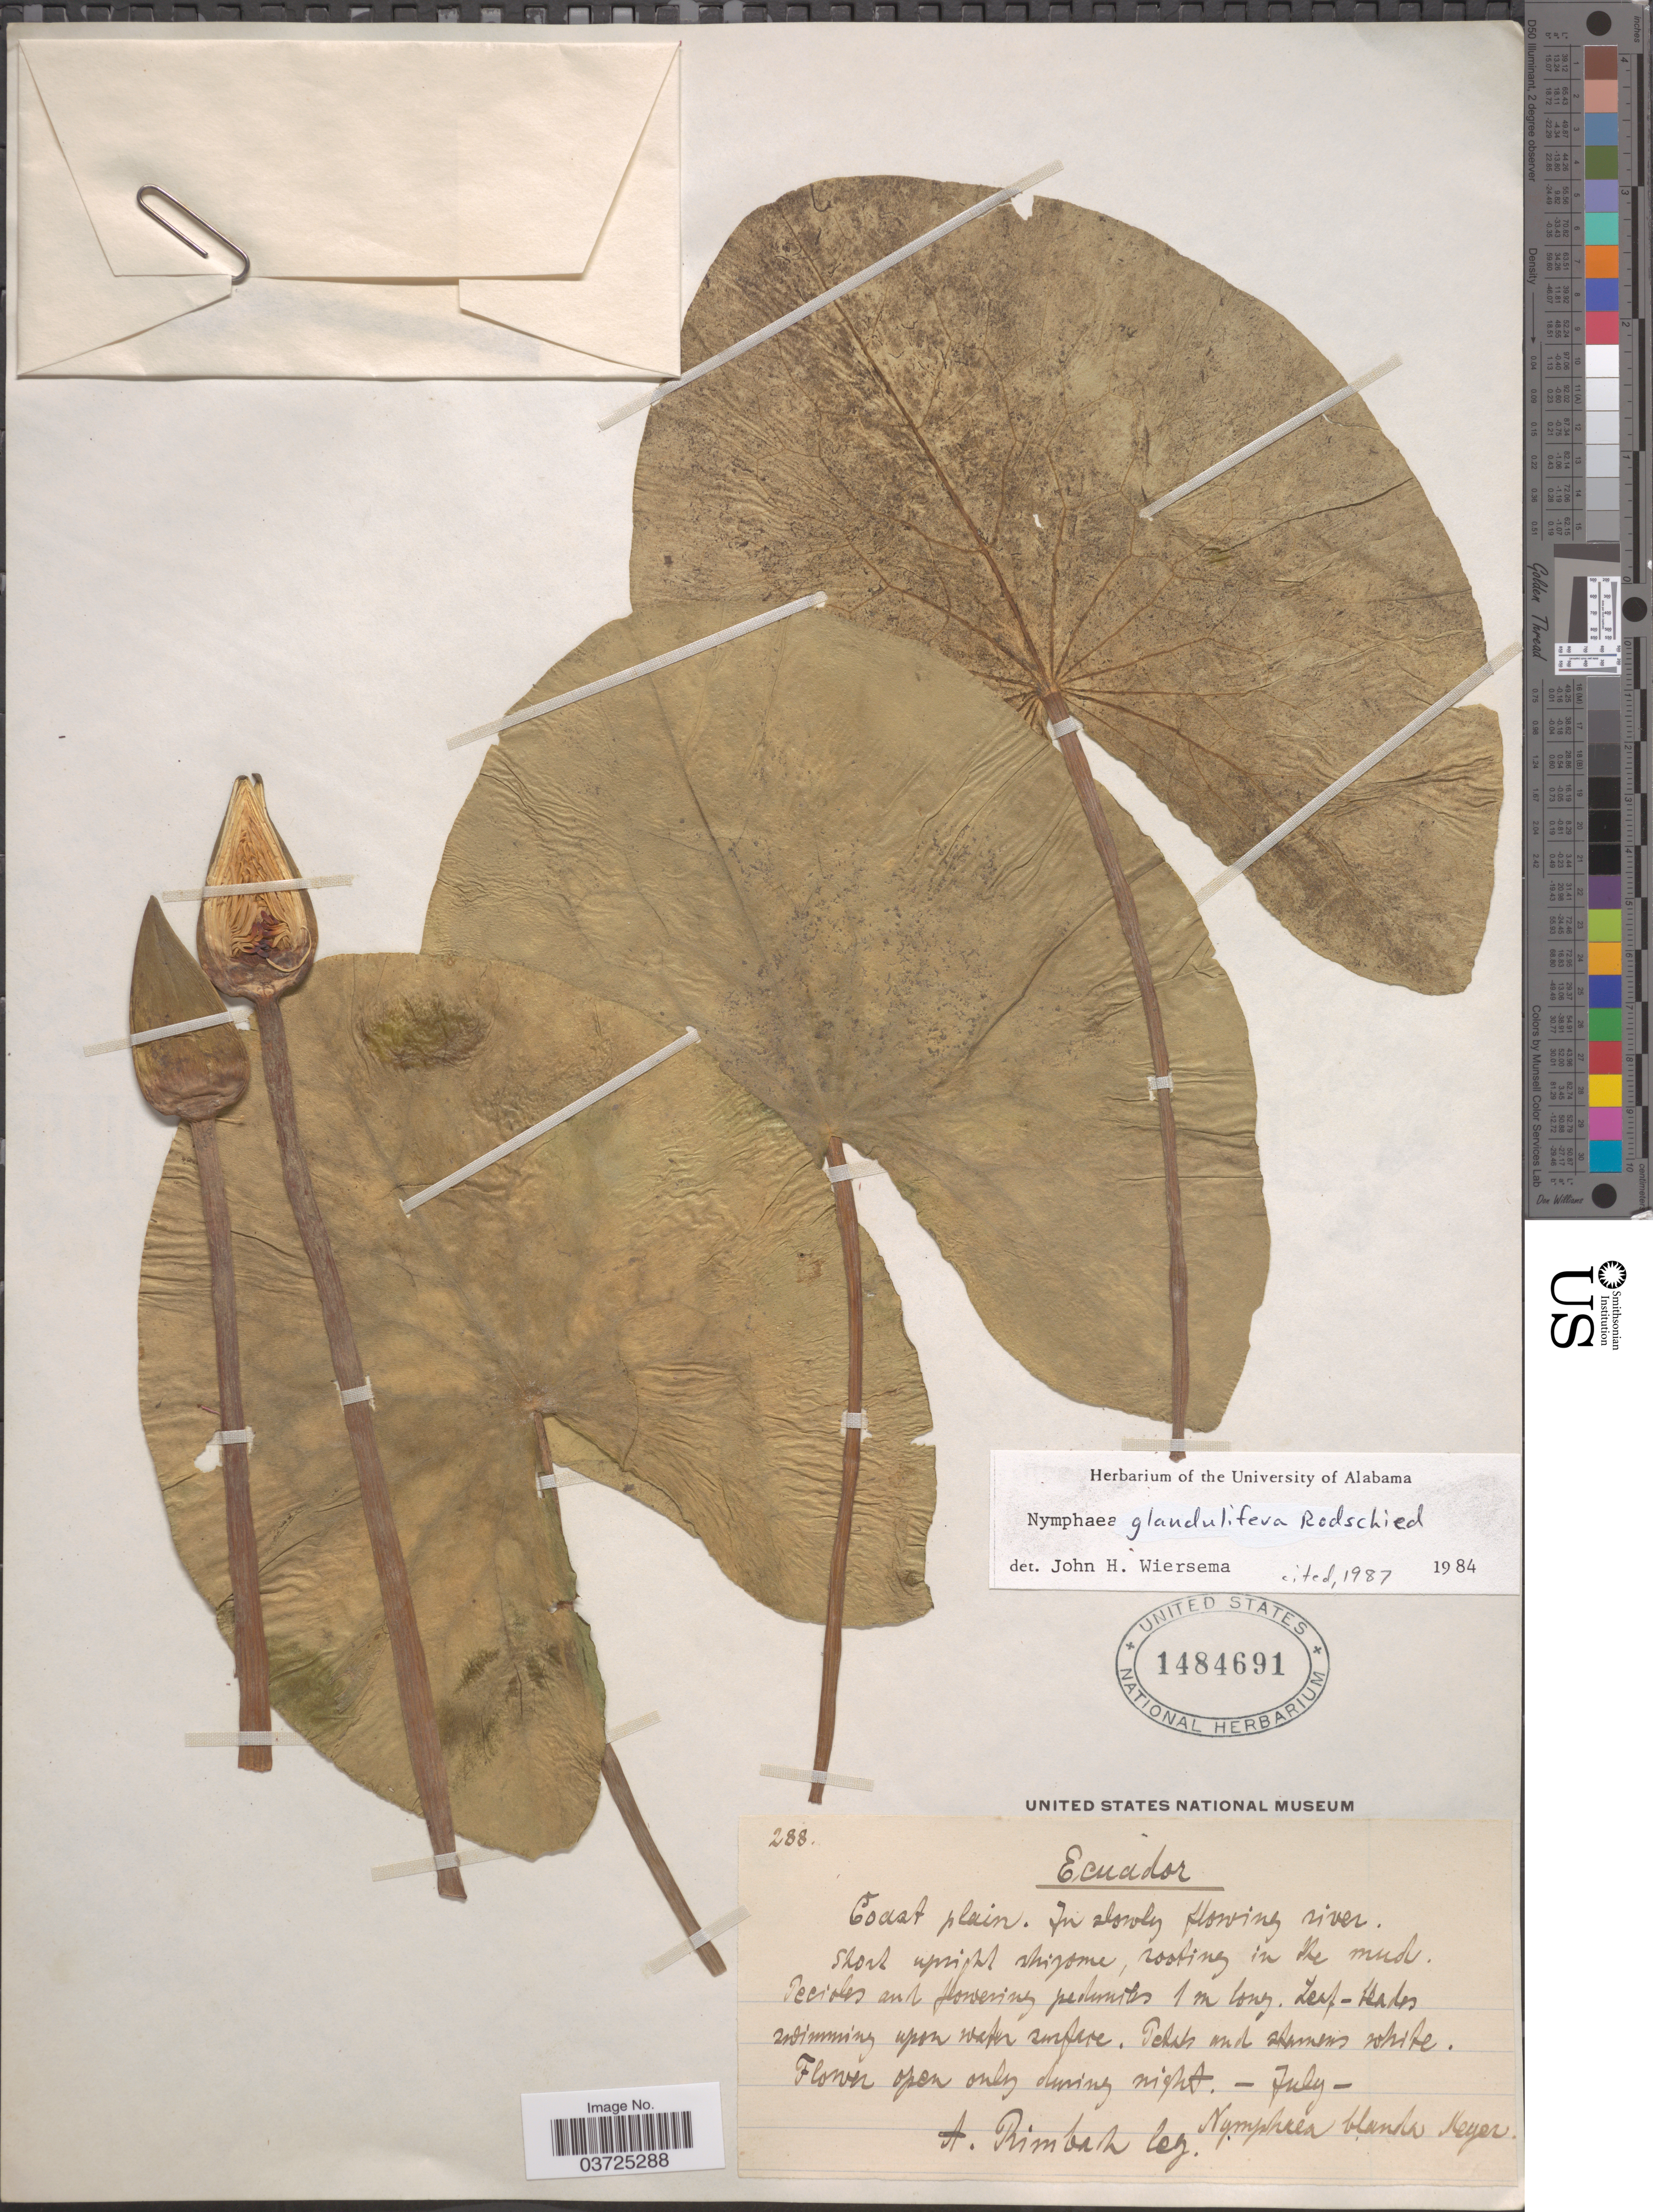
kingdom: Plantae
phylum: Tracheophyta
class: Magnoliopsida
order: Nymphaeales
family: Nymphaeaceae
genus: Nymphaea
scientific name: Nymphaea glandulifera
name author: Rodschied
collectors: A. Rimbach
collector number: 288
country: Ecuador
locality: Coast plain.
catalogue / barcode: US 1484691